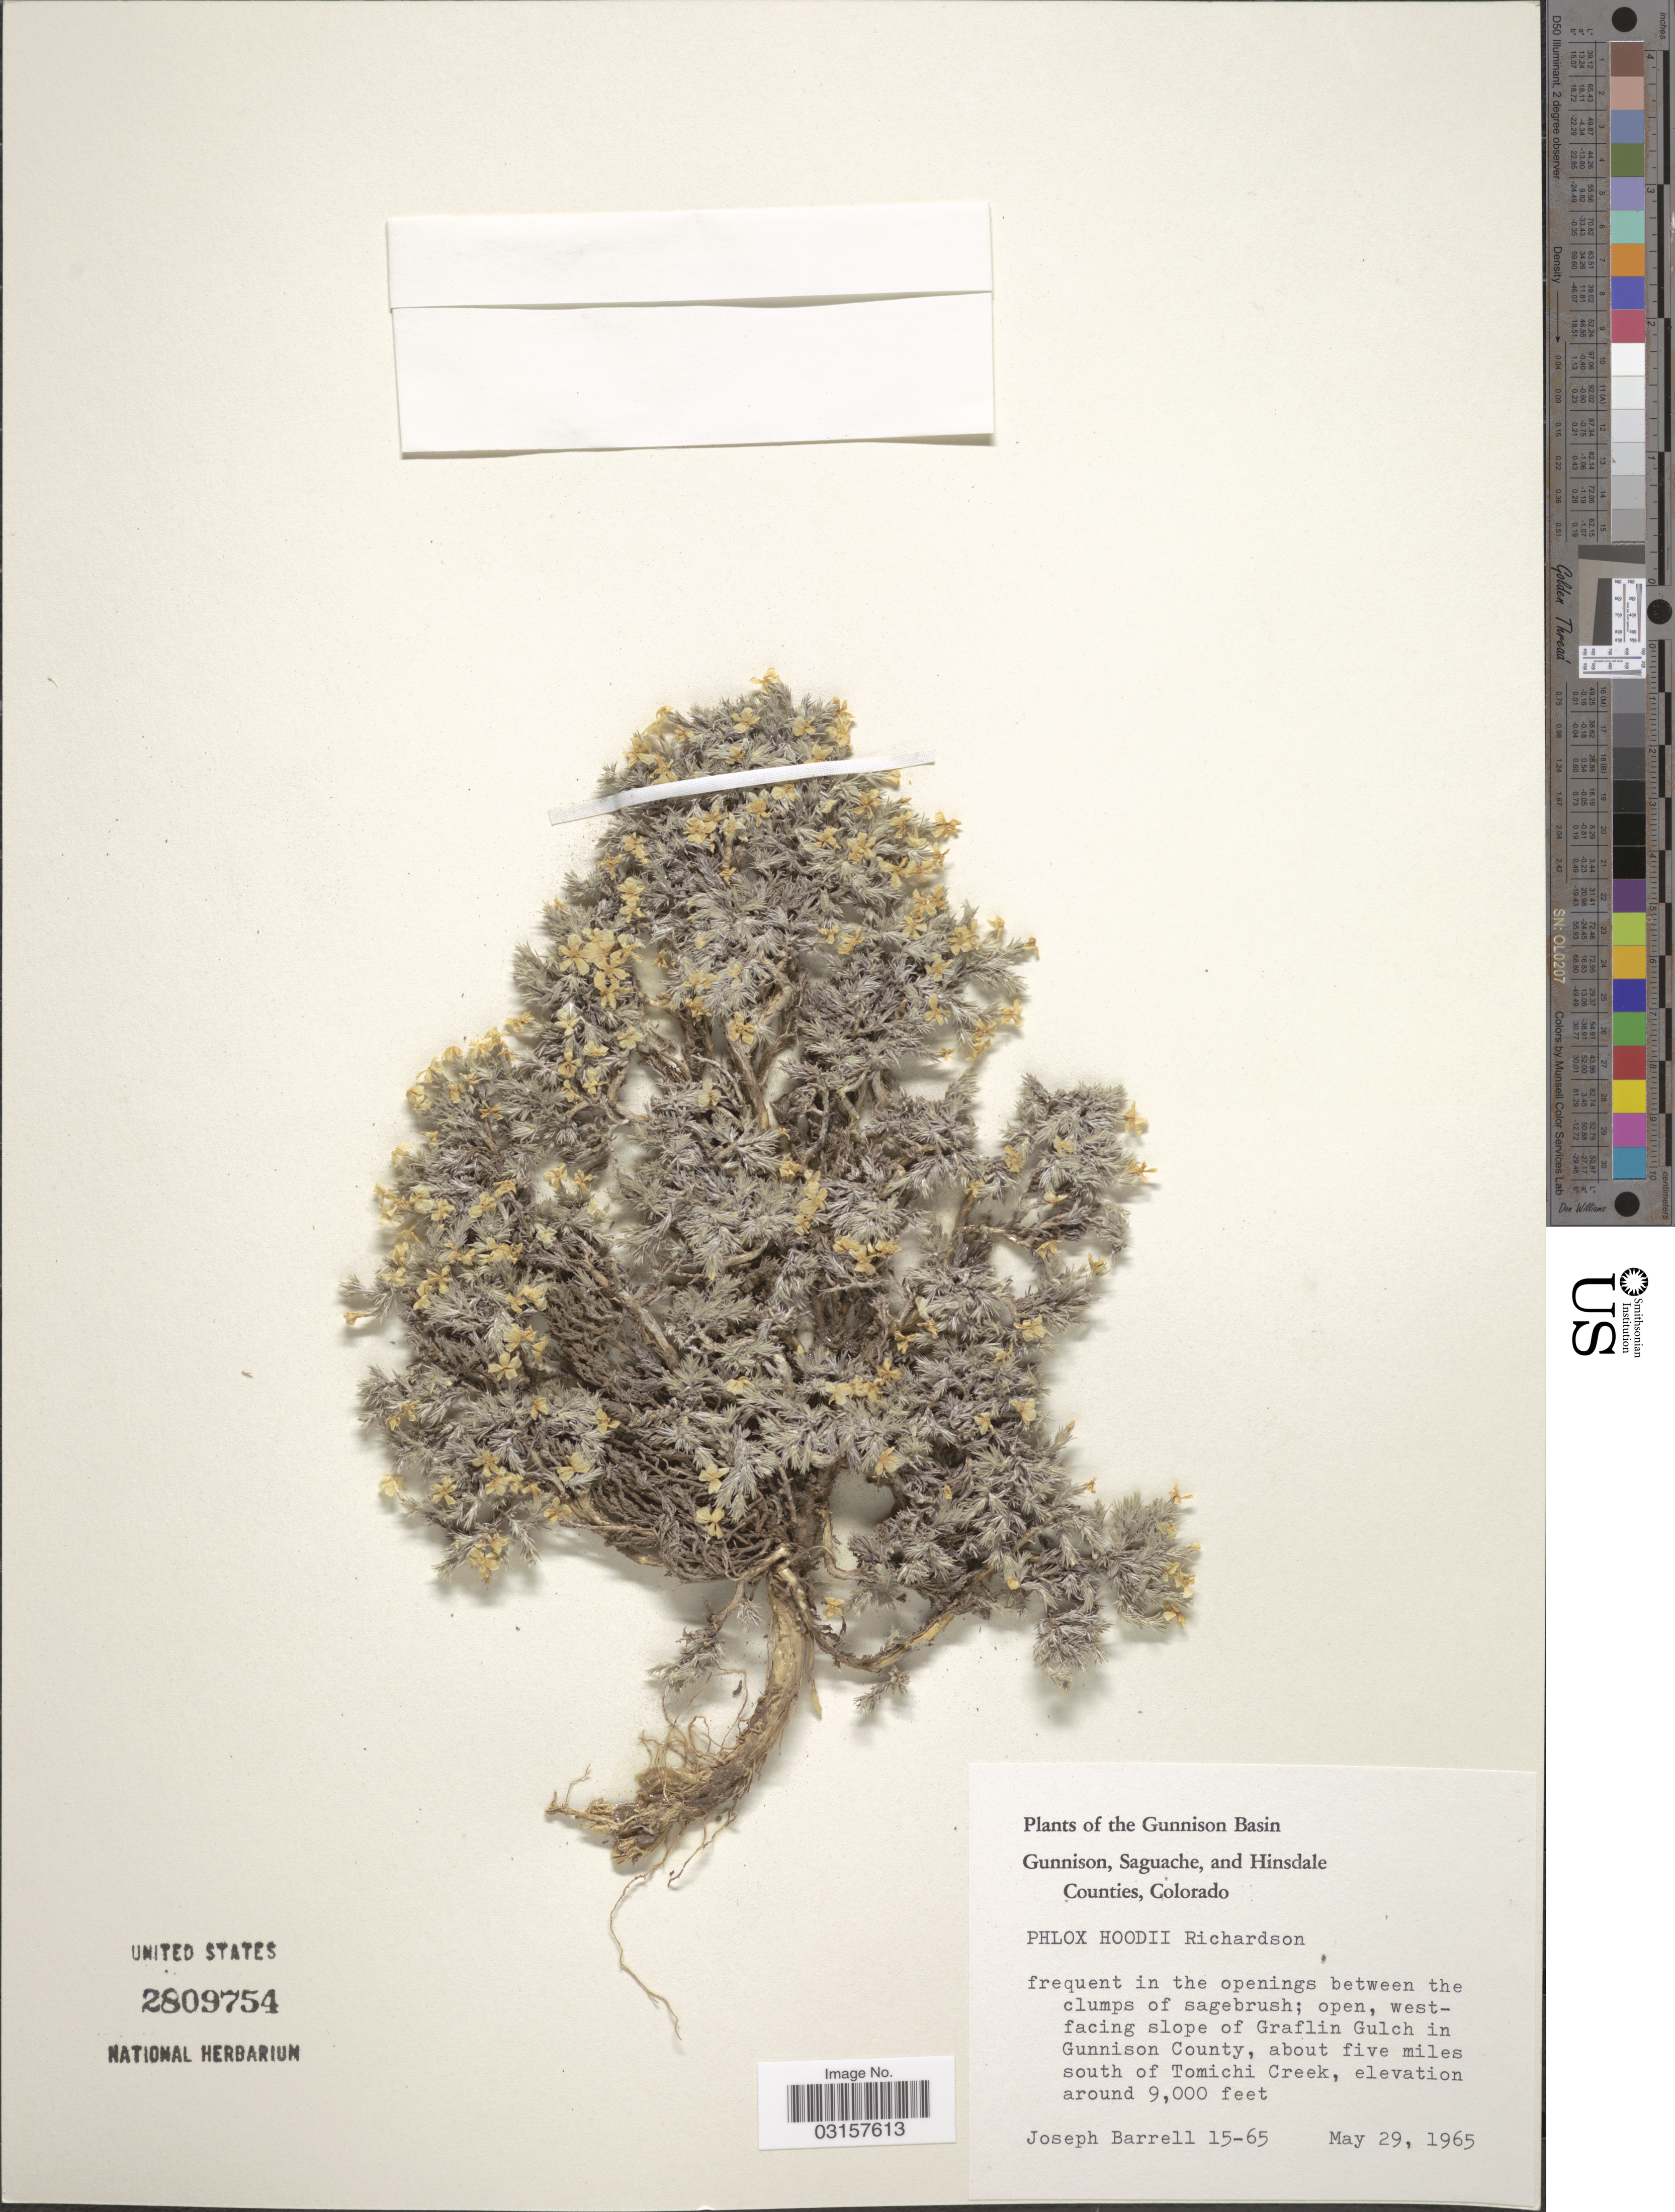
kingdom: Plantae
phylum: Tracheophyta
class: Magnoliopsida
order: Ericales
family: Polemoniaceae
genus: Phlox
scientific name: Phlox hoodii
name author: Richardson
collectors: J. Barrell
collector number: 15-65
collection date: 1965-05-29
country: United States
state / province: Colorado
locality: The Gunnison Basin. open, west-facing slope of Graflin Gulch in Gunnison County, about five miles south of Tomichi Creek.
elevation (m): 2743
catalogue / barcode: US 2809754